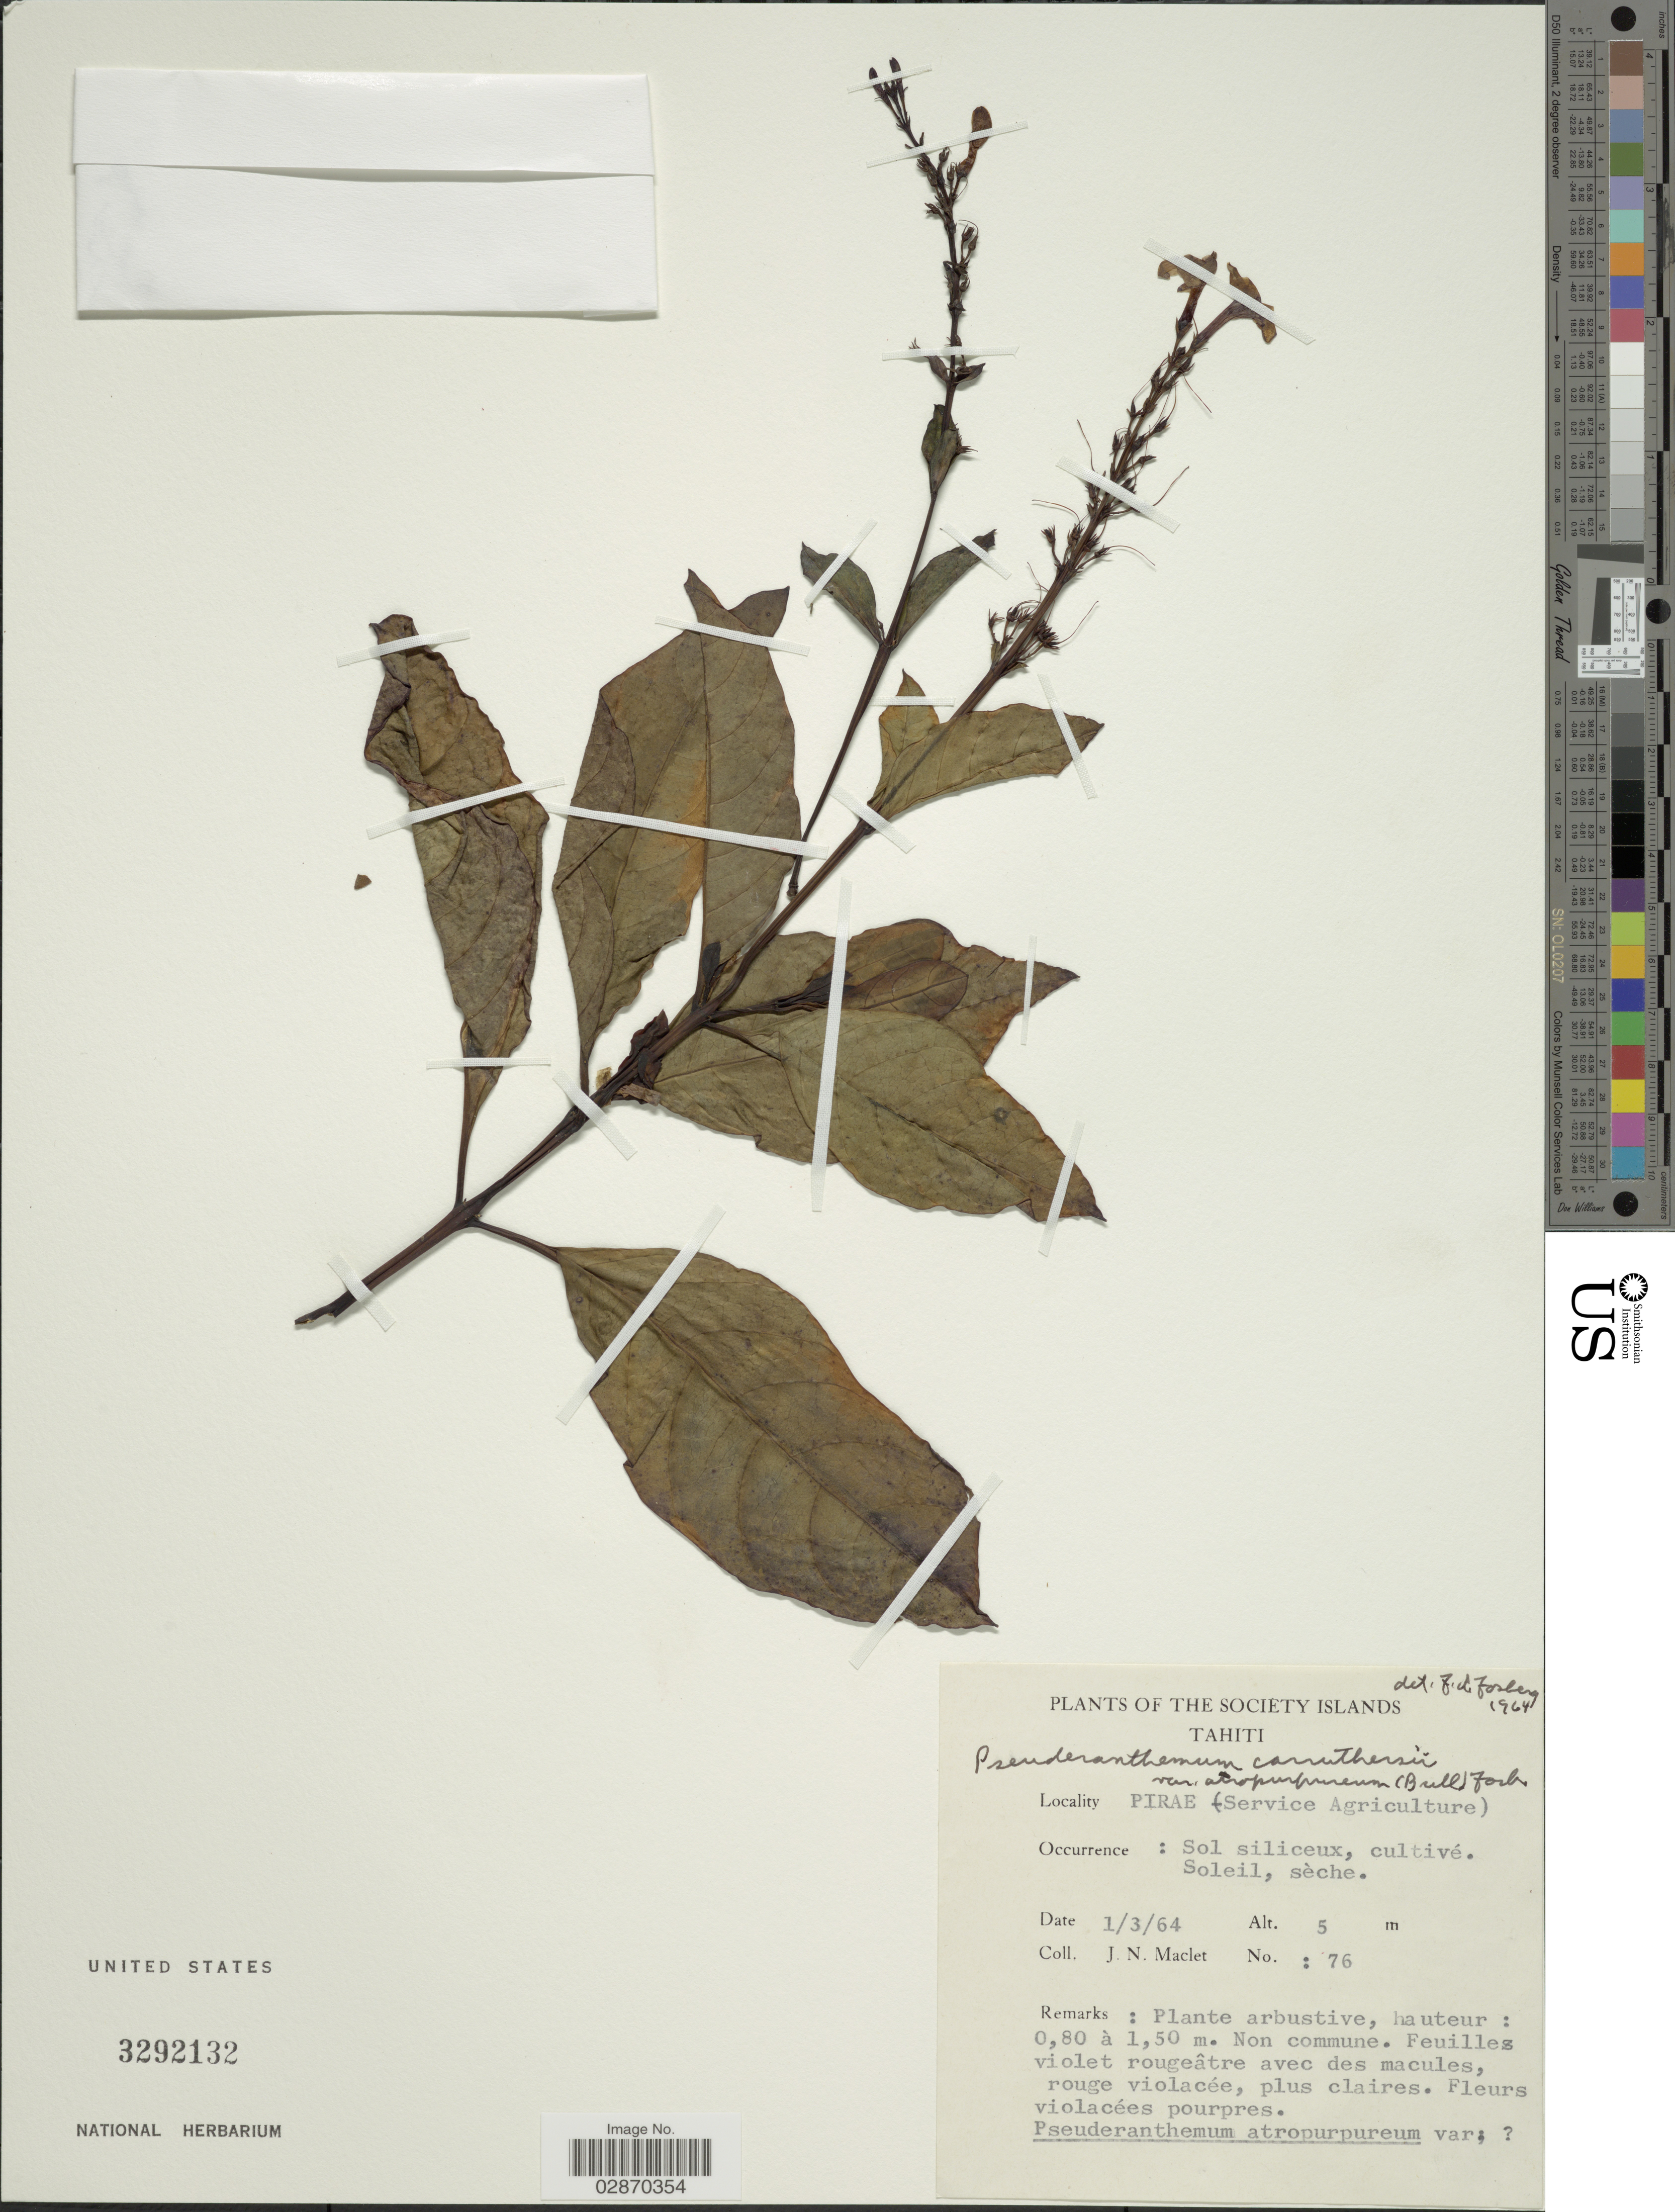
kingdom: Plantae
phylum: Tracheophyta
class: Magnoliopsida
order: Lamiales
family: Acanthaceae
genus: Pseuderanthemum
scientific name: Pseuderanthemum carruthersii var. atropurpureum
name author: (W. Bull) Fosberg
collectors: J. Maclet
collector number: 76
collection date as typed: Transcribed d/m/y: 1/3/64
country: French Polynesia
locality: Society Islands. Tahiti. Pirae (Service Agriculture).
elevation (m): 5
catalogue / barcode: US 3292132